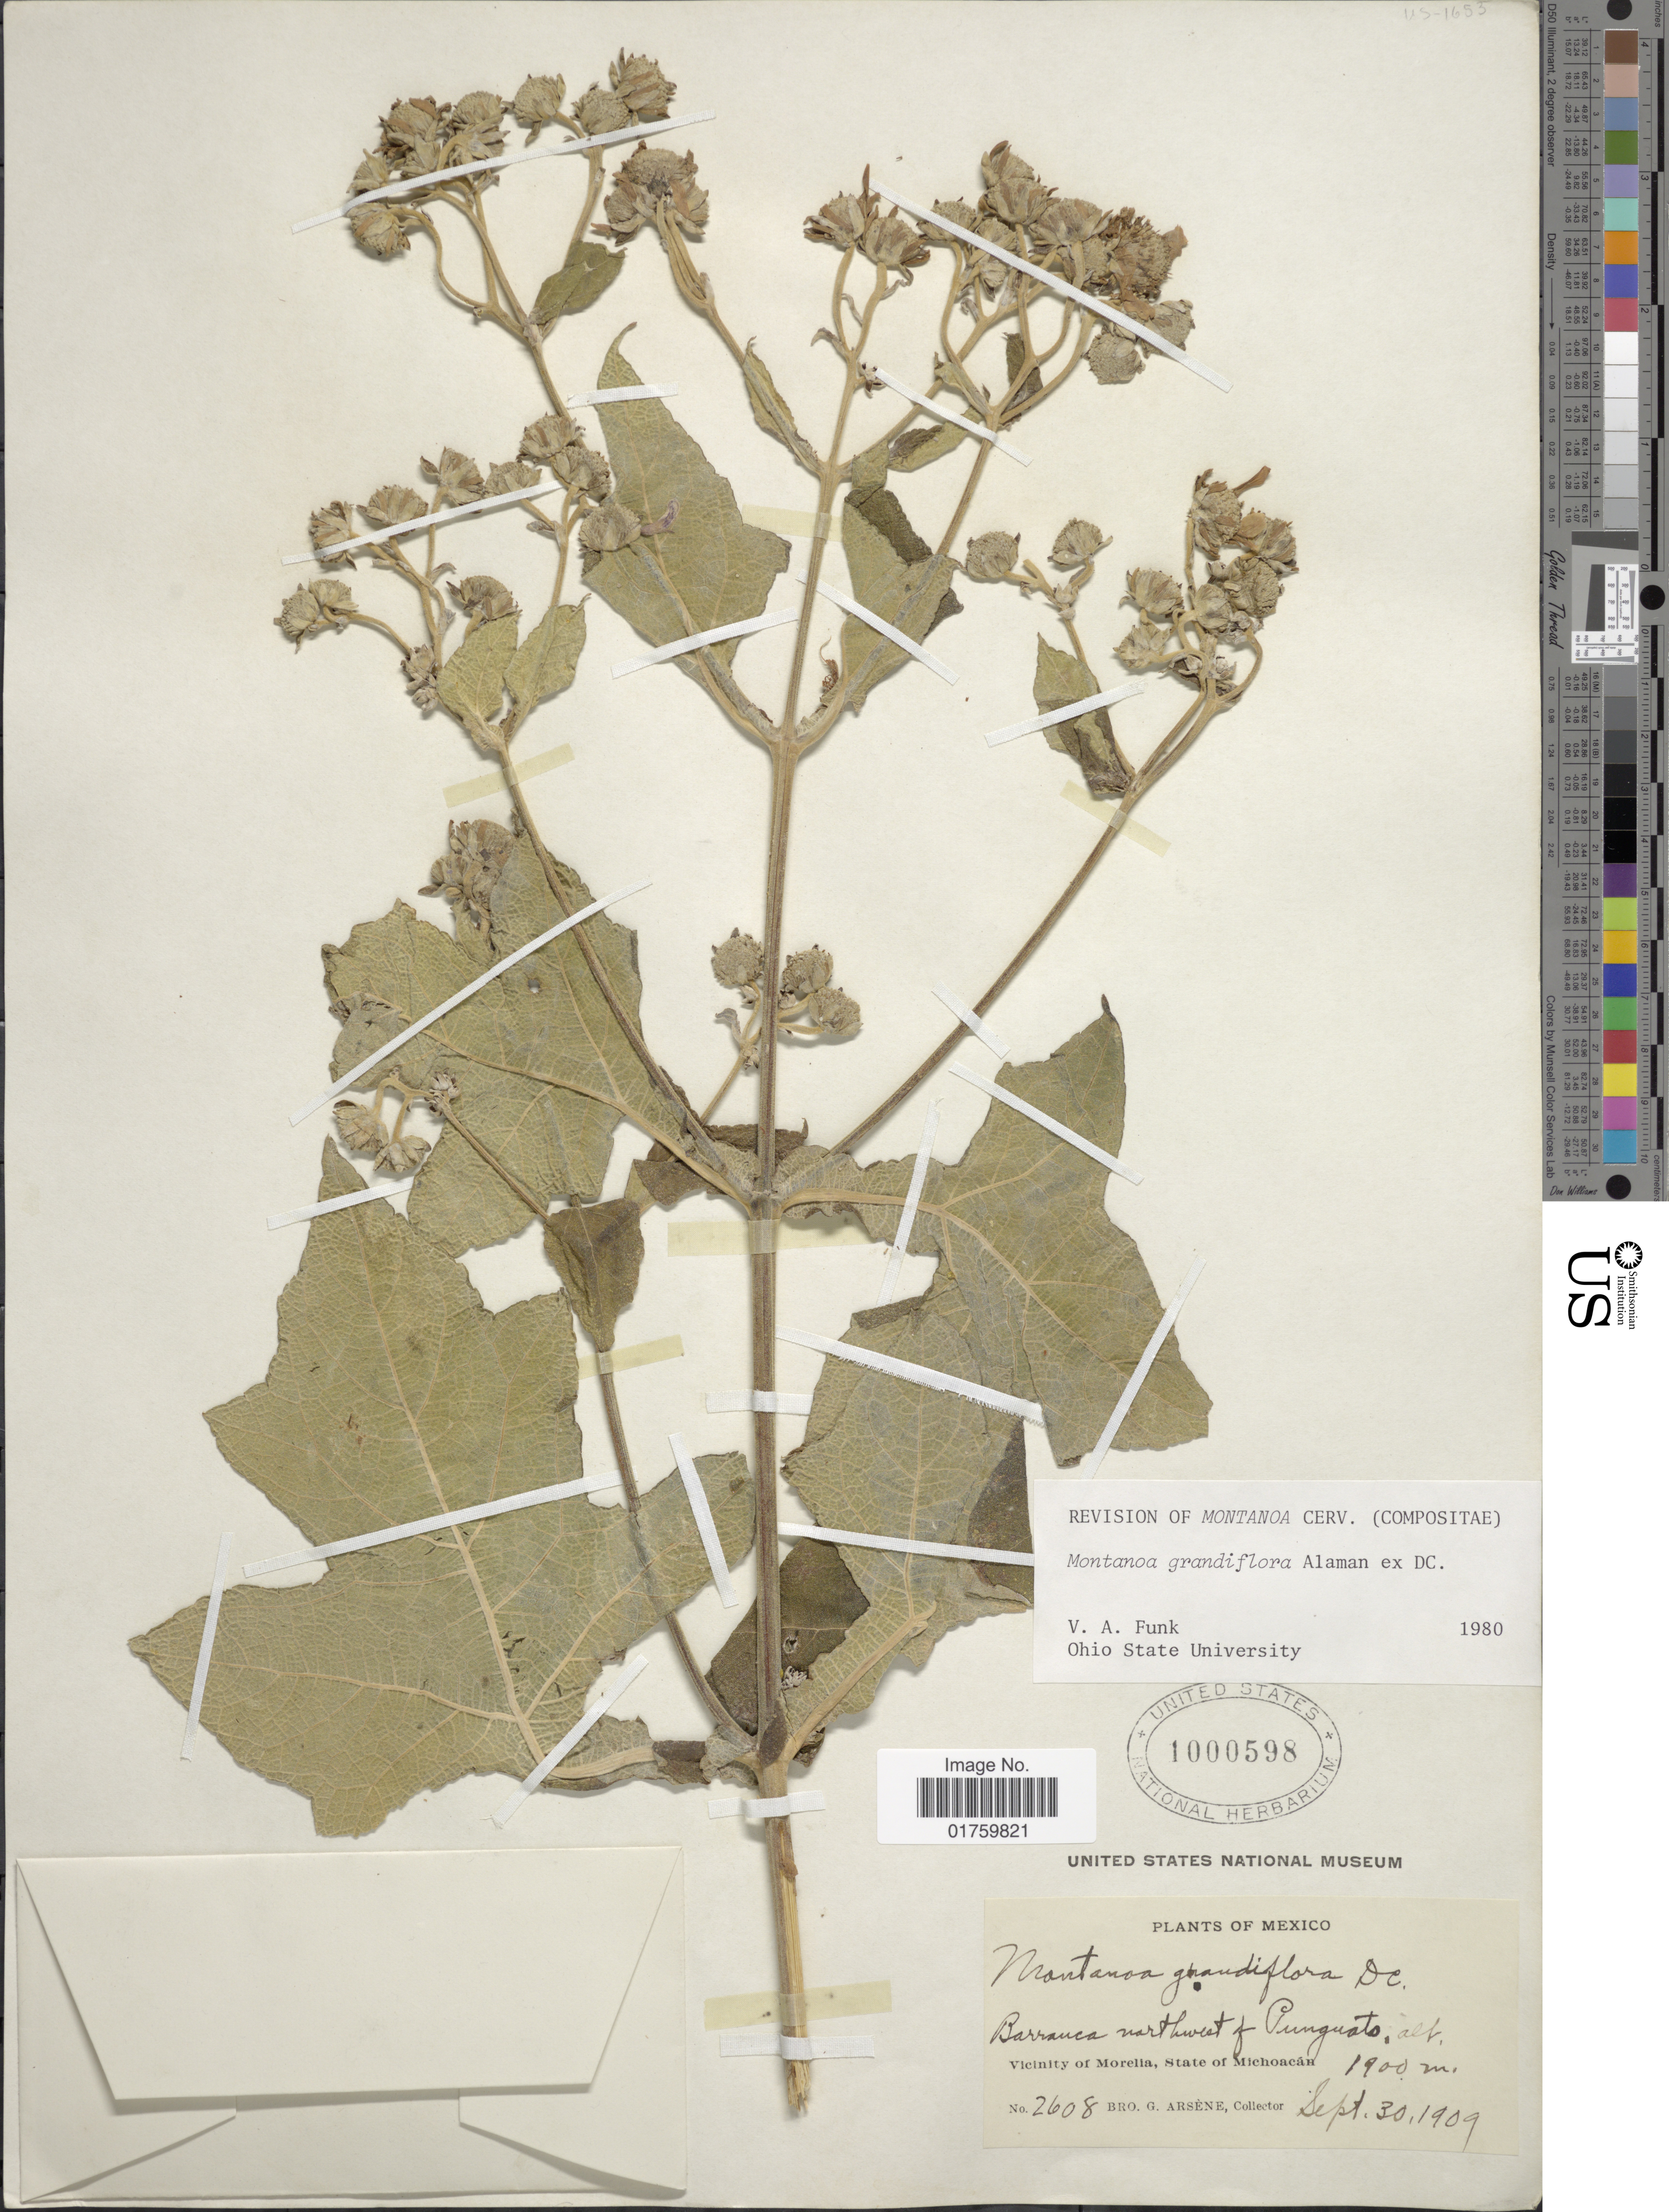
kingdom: Plantae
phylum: Tracheophyta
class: Magnoliopsida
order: Asterales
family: Asteraceae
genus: Montanoa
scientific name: Montanoa grandiflora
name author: Alaman ex DC.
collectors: Bro. G. Arsène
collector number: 2608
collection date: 1909-09-30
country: Mexico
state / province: Michoacán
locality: Barranca northwest of Punguato, vicinity of Morelia.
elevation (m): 1900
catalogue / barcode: US 1000598